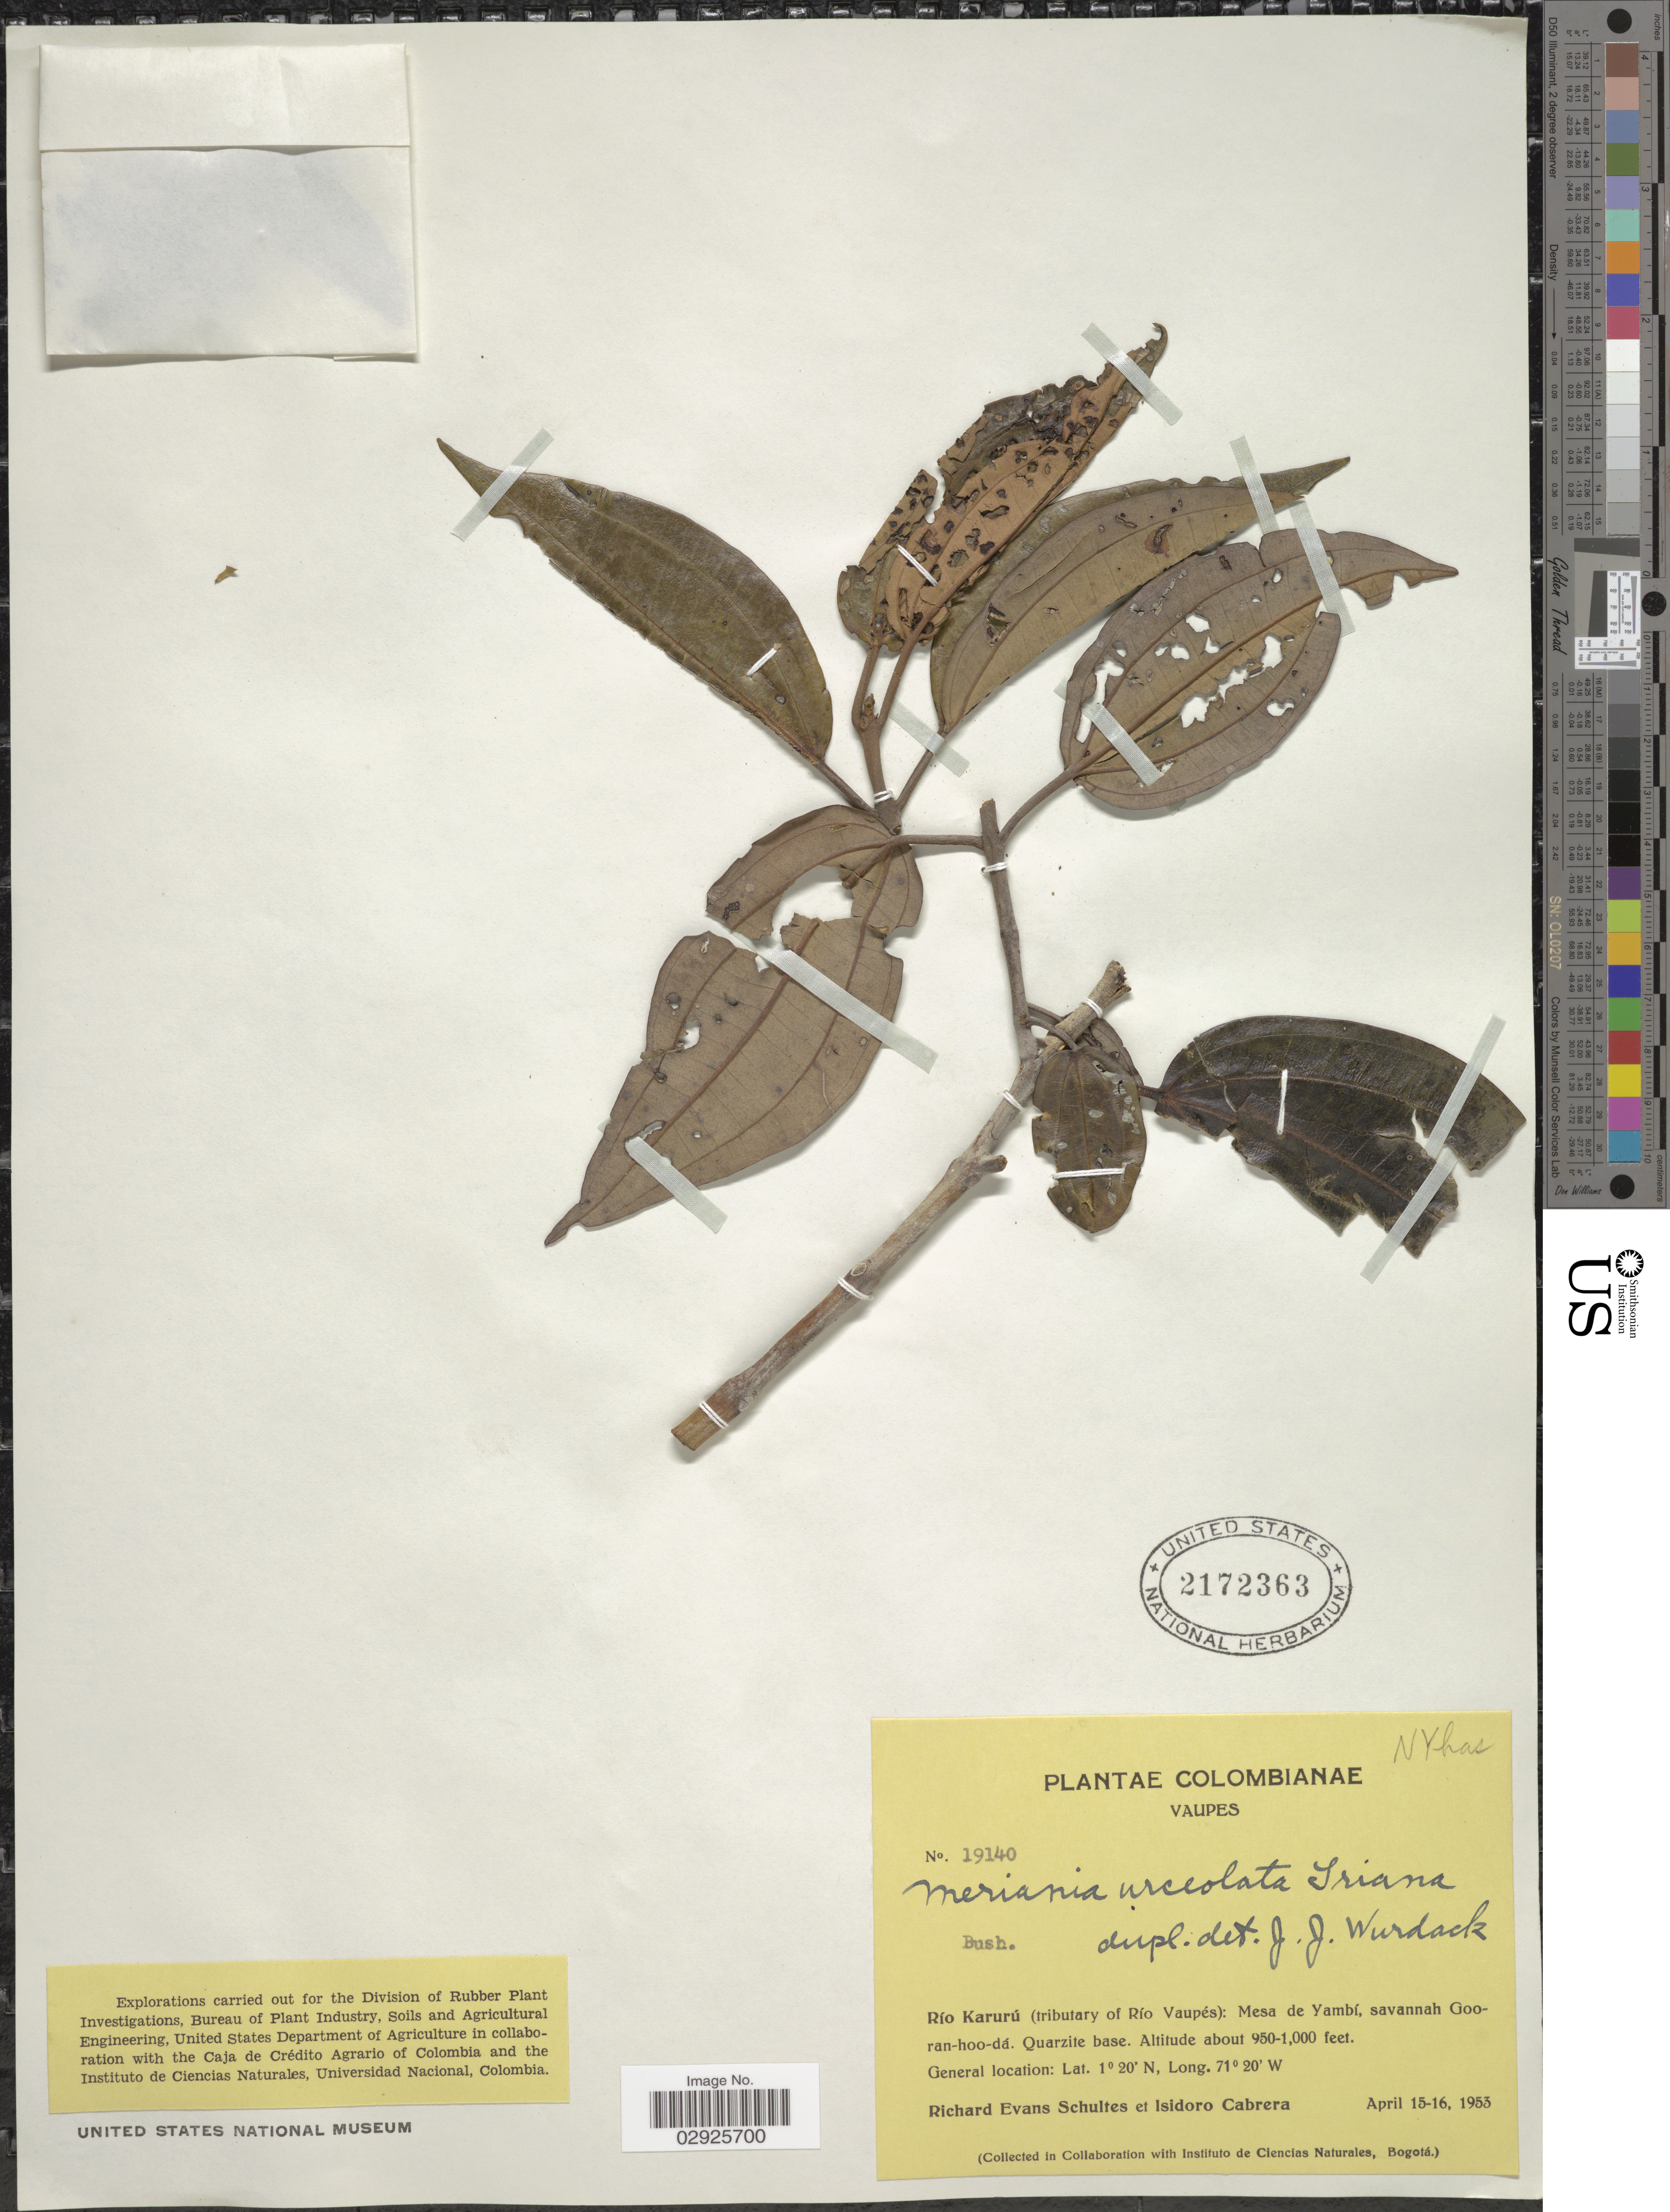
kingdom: Plantae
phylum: Tracheophyta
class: Magnoliopsida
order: Myrtales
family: Melastomataceae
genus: Meriania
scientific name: Meriania urceolata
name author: Triana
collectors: R. E. Schultes & I. Cabrera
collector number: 19140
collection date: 1953-04-15/1953-04-16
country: Colombia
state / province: Vaupés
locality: Río Karurú (tributary of Río Vaupés): Mesa de Yambí, savannah Gooran-hoo-dá.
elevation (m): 290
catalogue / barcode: US 2172363